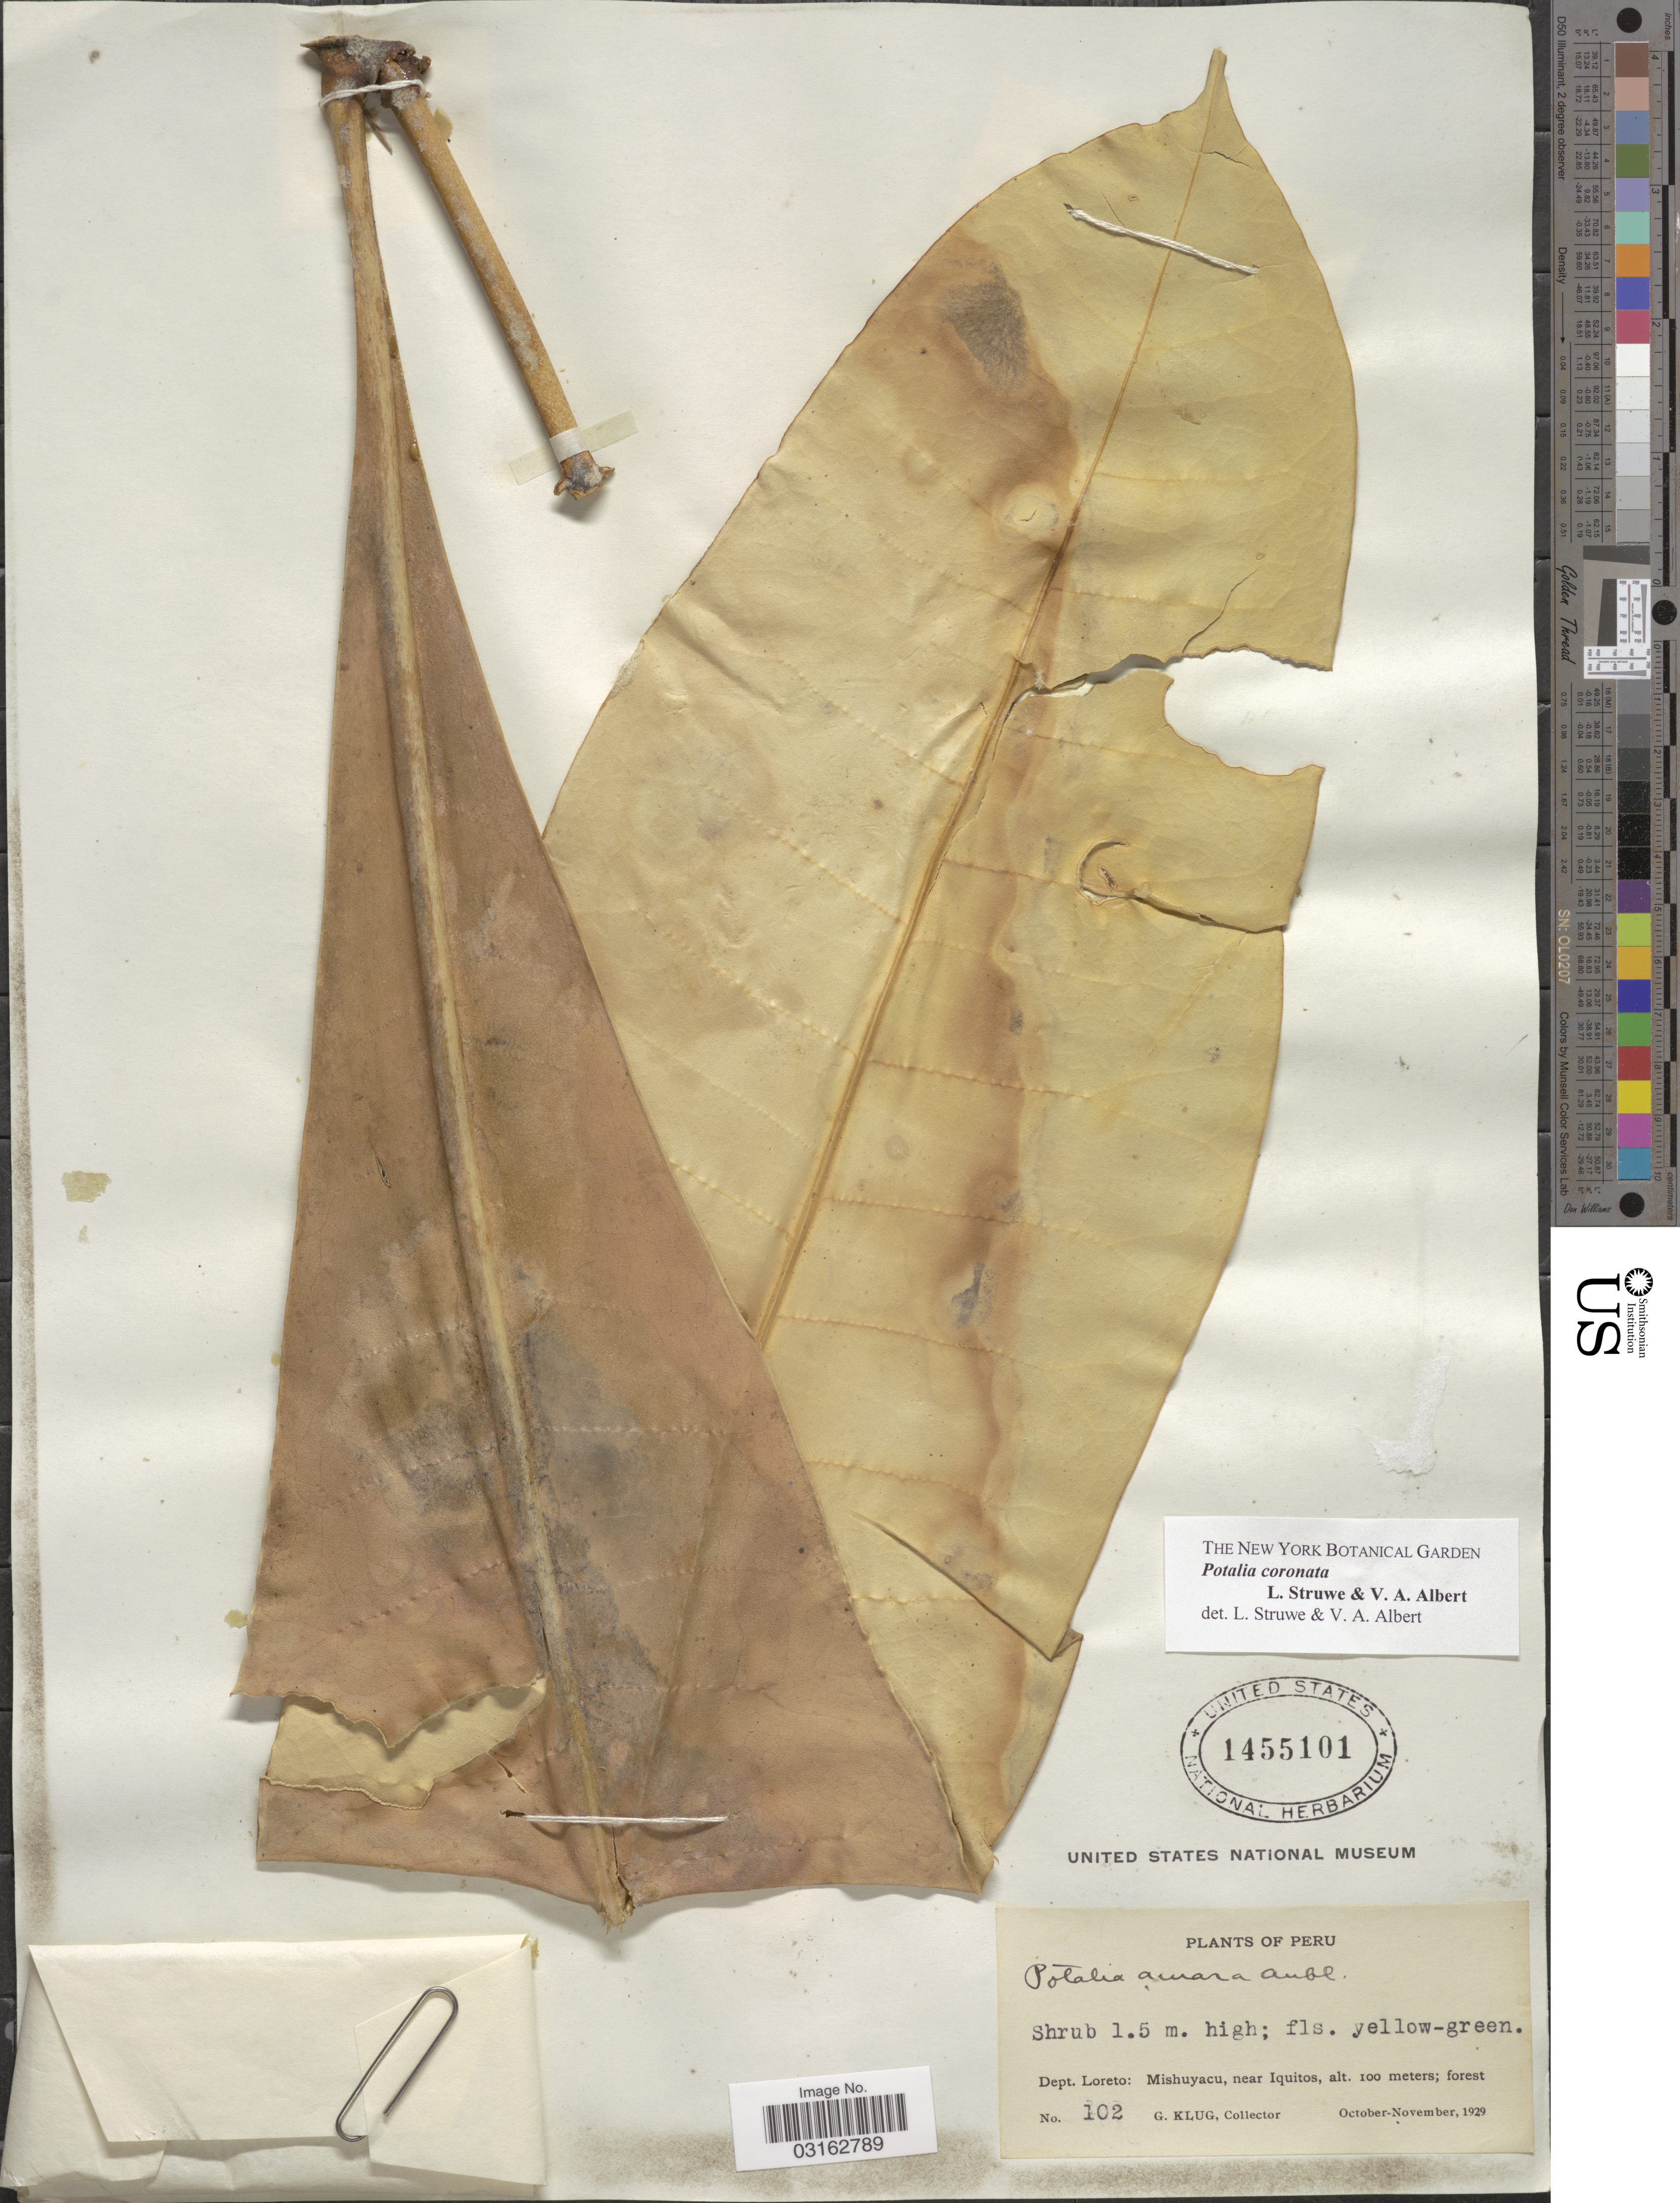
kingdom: Plantae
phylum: Tracheophyta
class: Magnoliopsida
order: Gentianales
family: Gentianaceae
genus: Potalia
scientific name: Potalia coronata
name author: Struwe & V.A. Albert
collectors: G. Klug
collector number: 102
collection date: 1929-10/1929-11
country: Peru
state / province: Loreto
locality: Dept. Loreto: Mishuyacu, near Iquitos.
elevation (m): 100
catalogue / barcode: US 1455101